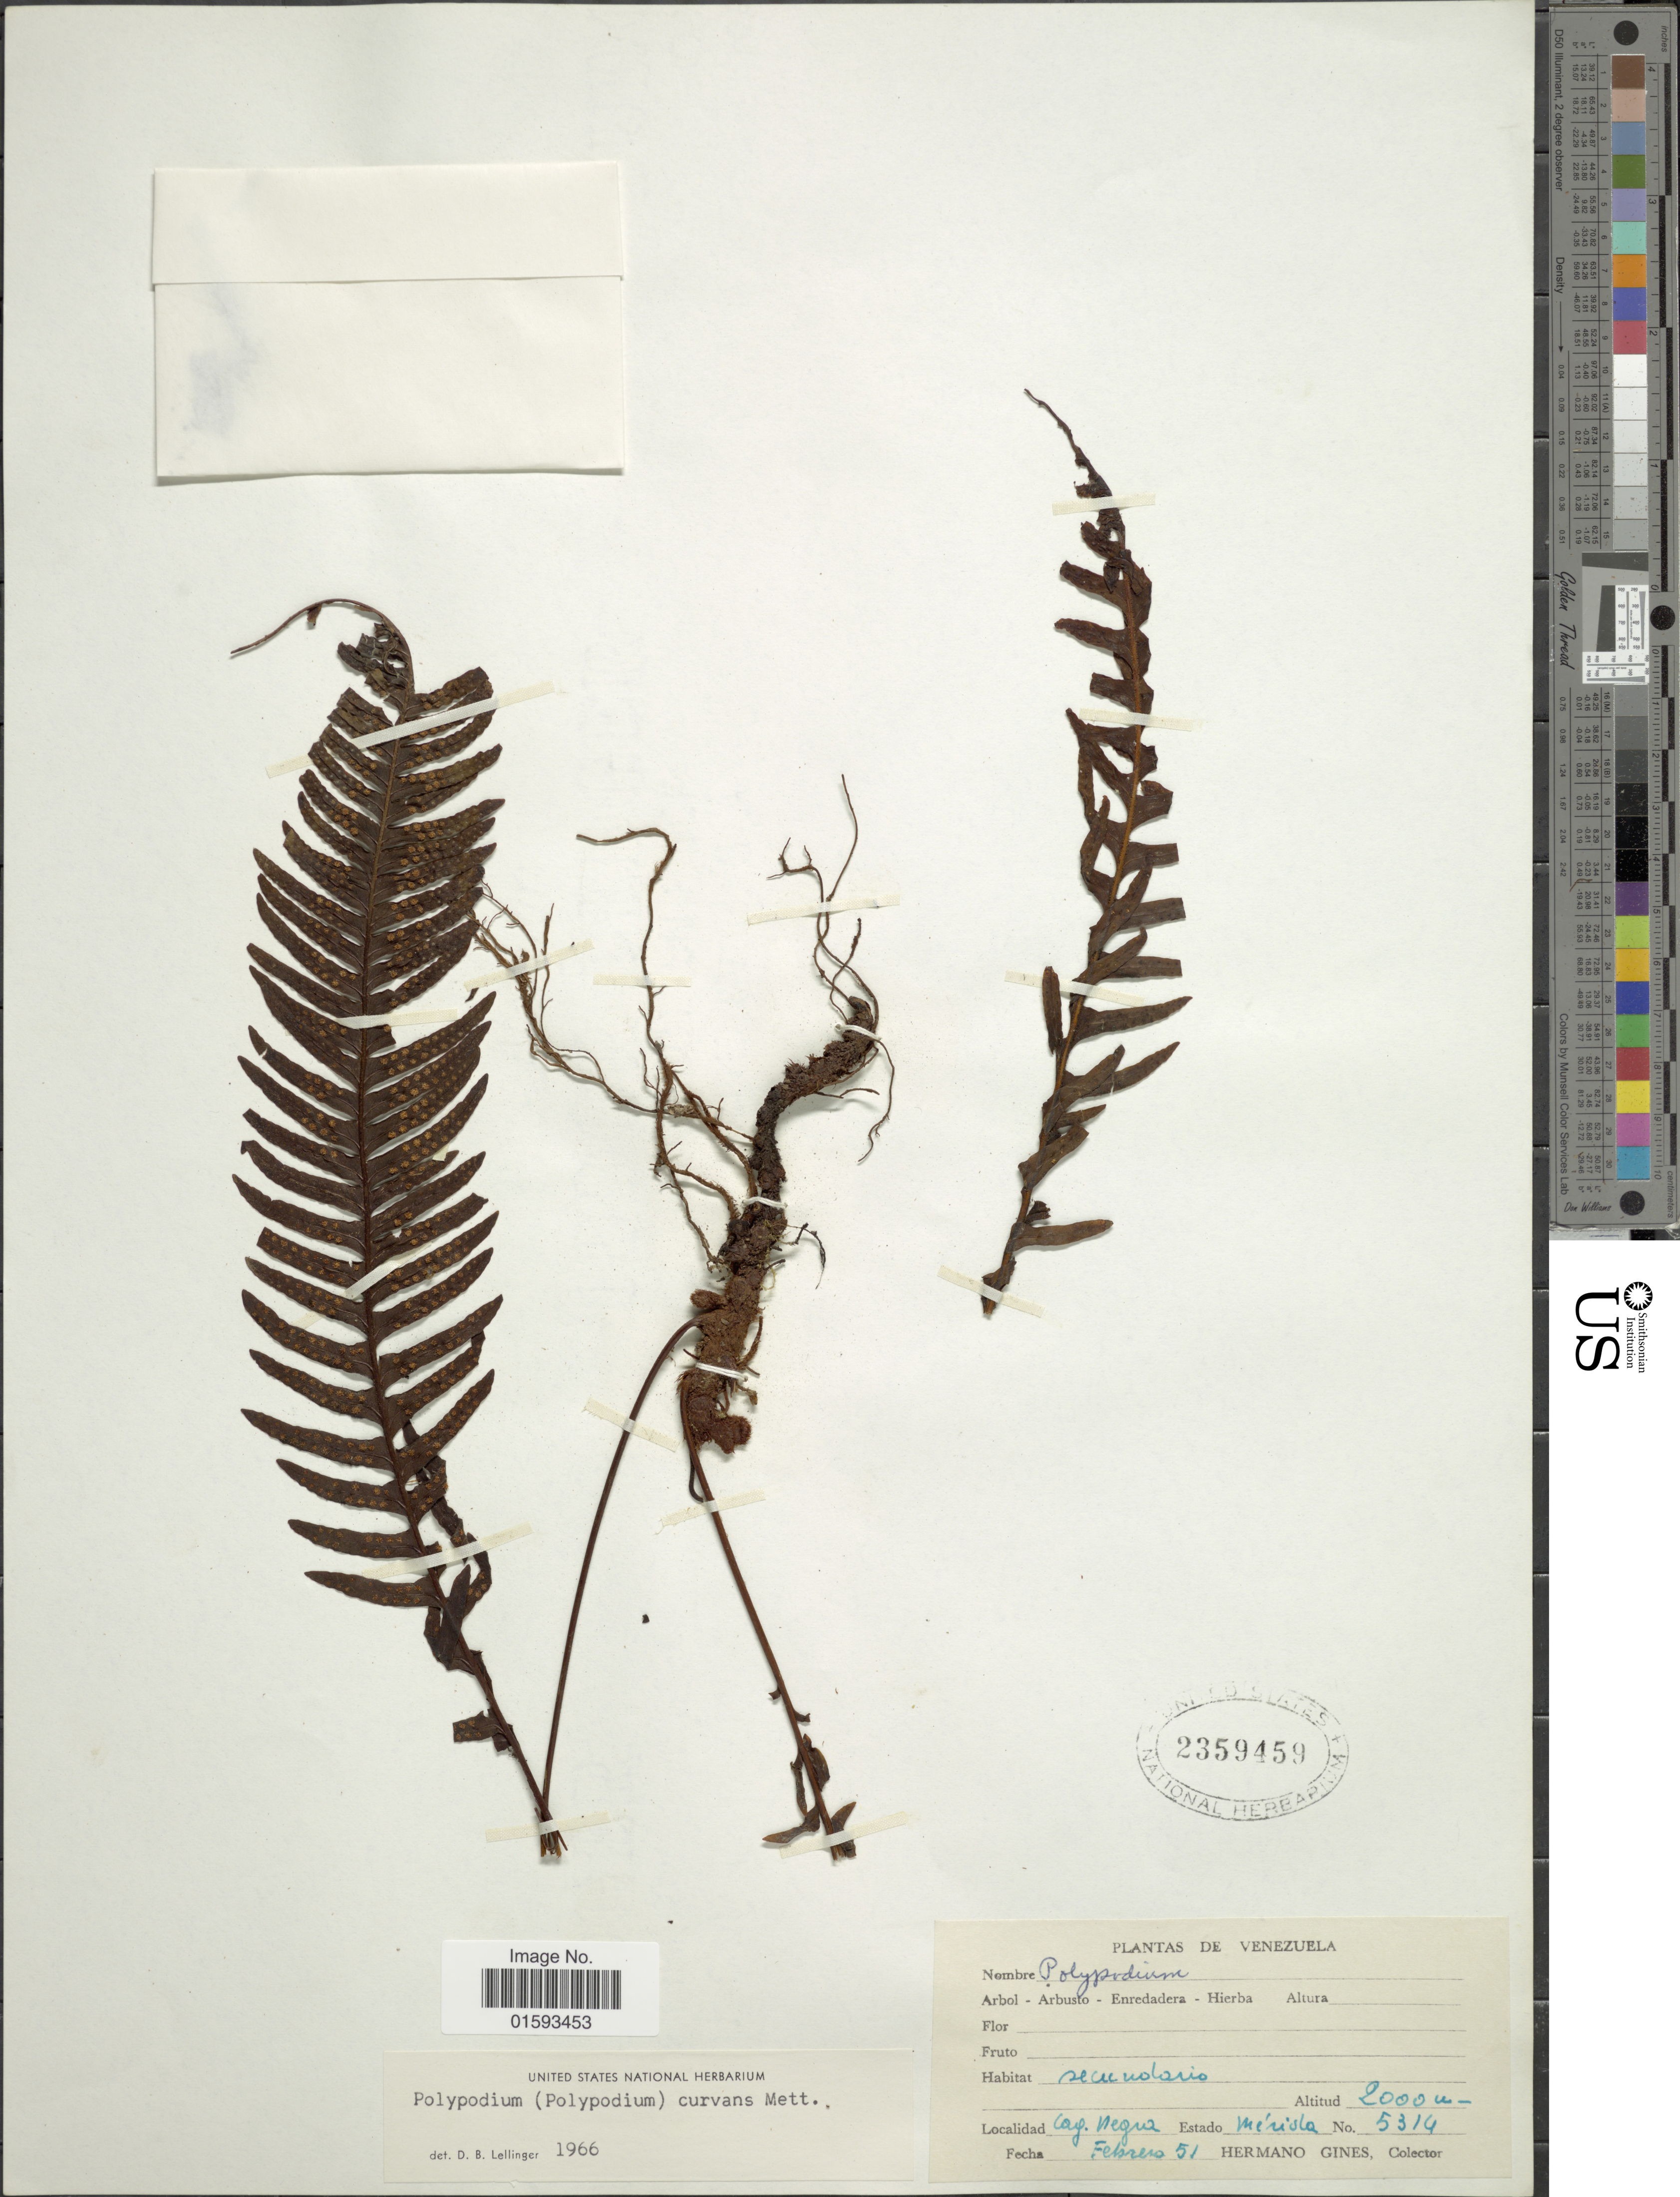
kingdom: Plantae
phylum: Tracheophyta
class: Polypodiopsida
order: Polypodiales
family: Polypodiaceae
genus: Pecluma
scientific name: Pecluma curvans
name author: (Mett.) Price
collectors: Bro. Gines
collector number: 5314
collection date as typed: Transcribed d/m/y: /2/51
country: Venezuela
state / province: Mérida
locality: Lag. Negra [Laguna Negra]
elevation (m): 2000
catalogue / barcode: US 2359459